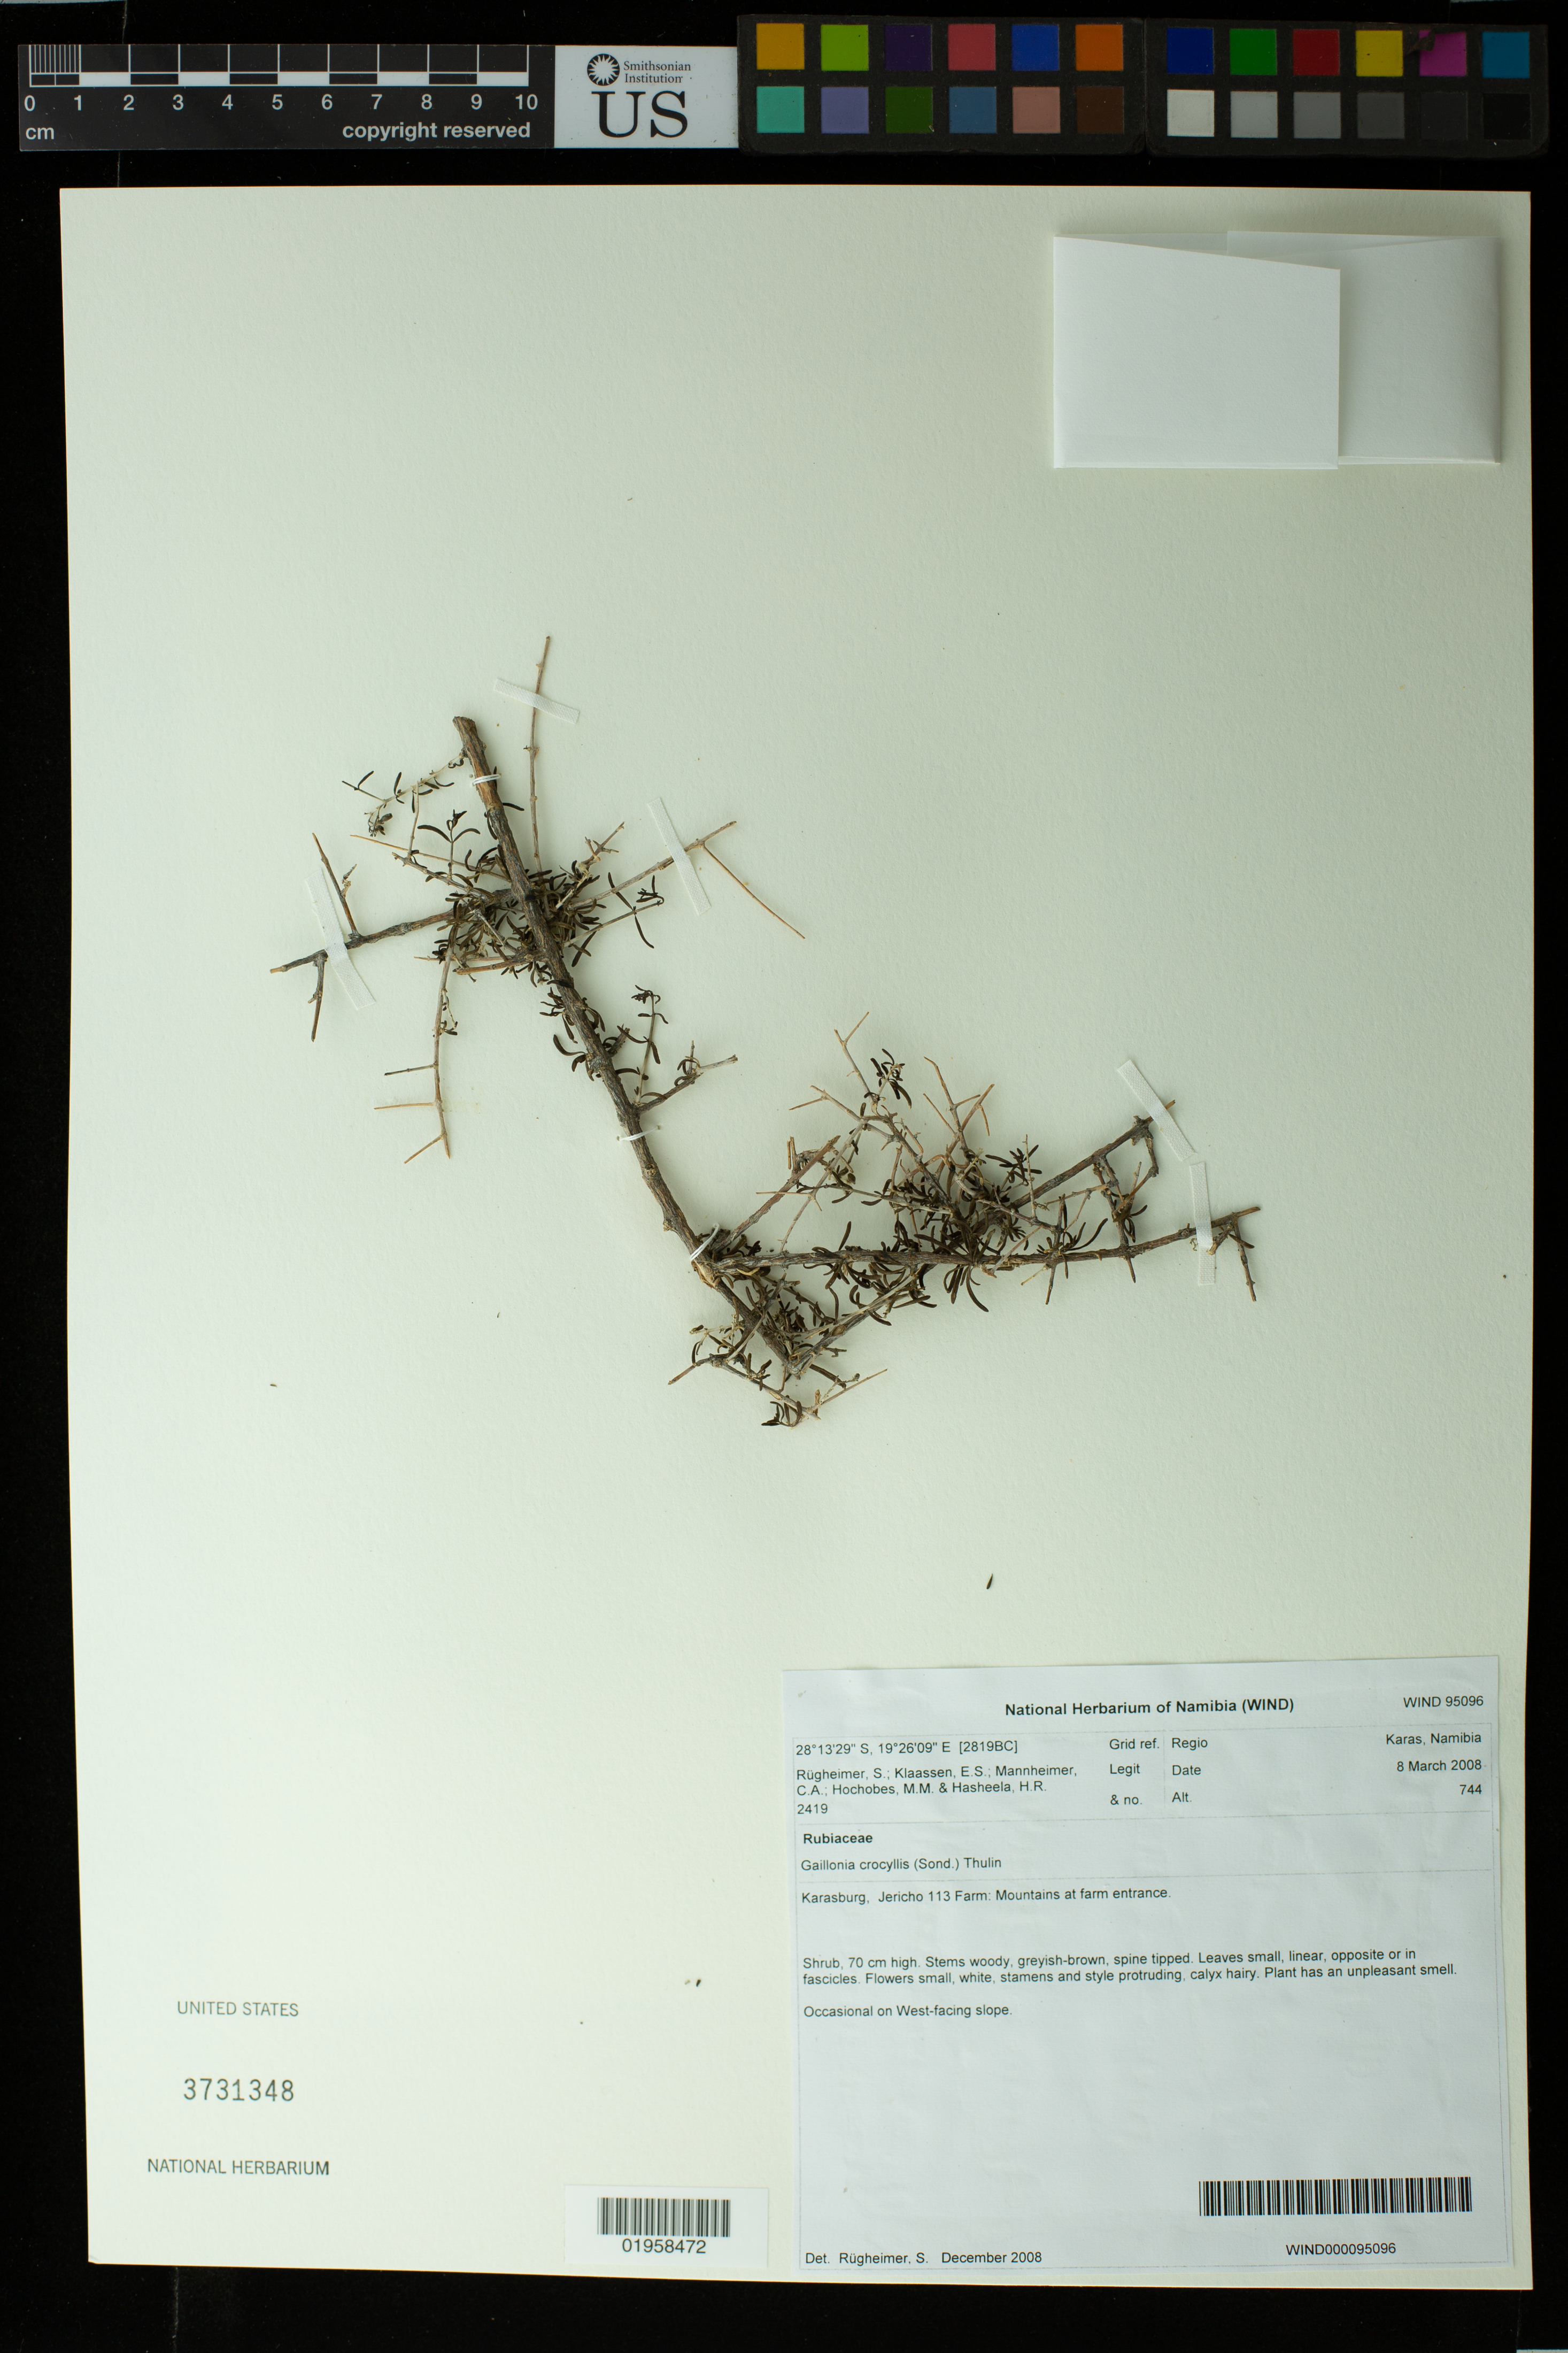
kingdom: Plantae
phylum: Tracheophyta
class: Magnoliopsida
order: Gentianales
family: Rubiaceae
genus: Gaillonia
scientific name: Gaillonia crocyllis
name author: (O.G. Sond.) Thulin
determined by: Rugheimer, S.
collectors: S. Rugheimer, E. S. Klaassen, C. A. Mannheimer, M. Hochobes & H. Hasheela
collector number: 2419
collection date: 2008-03-08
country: Namibia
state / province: Karas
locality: Karasburg, Jericho 113 Farm. mountains at farm entrance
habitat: Occasional on west-facing slope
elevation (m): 744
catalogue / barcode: US 3731348